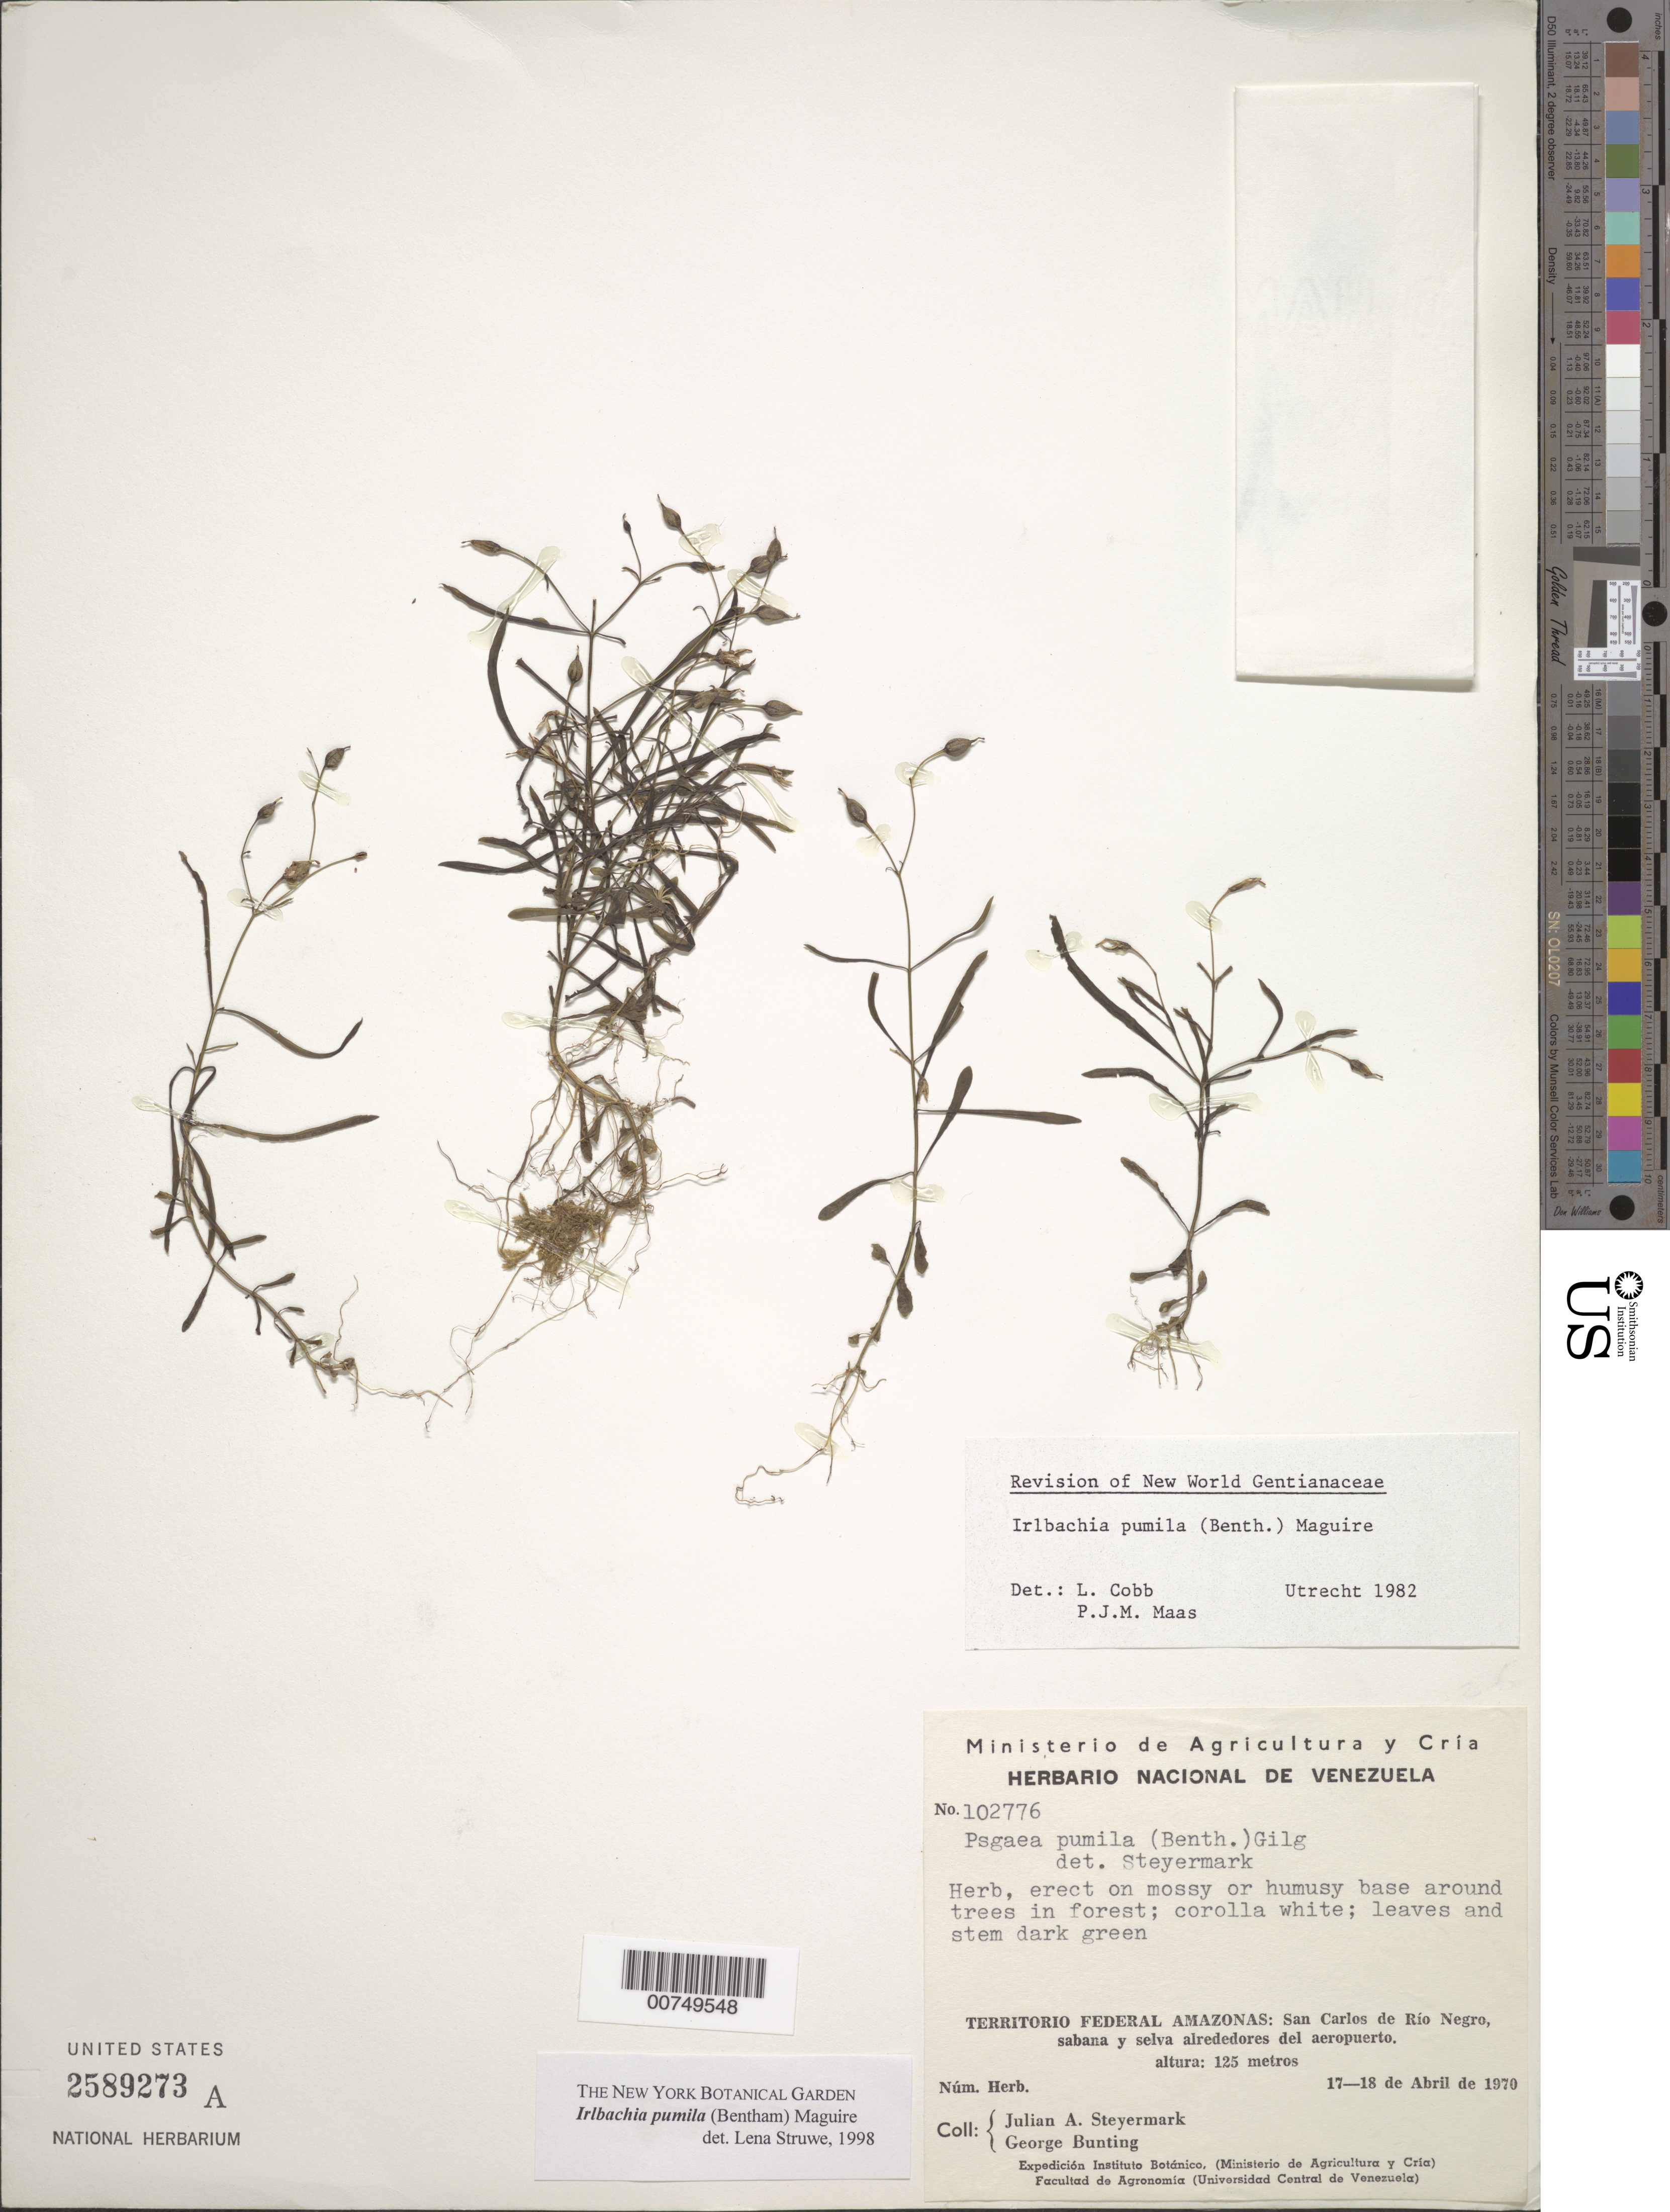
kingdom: Plantae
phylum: Tracheophyta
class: Magnoliopsida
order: Gentianales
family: Gentianaceae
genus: Irlbachia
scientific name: Irlbachia pumila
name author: (Benth.) Maguire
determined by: Struwe, L.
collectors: J. Steyermark & G. S. Bunting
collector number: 102776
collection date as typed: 17-Apr-70 to 18-Apr-70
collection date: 1970-04-17/1970-04-18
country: Venezuela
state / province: Amazonas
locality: San Carlos de Río Negro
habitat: Savanna and forest, outskirts of airport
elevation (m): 125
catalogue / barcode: US 2589273